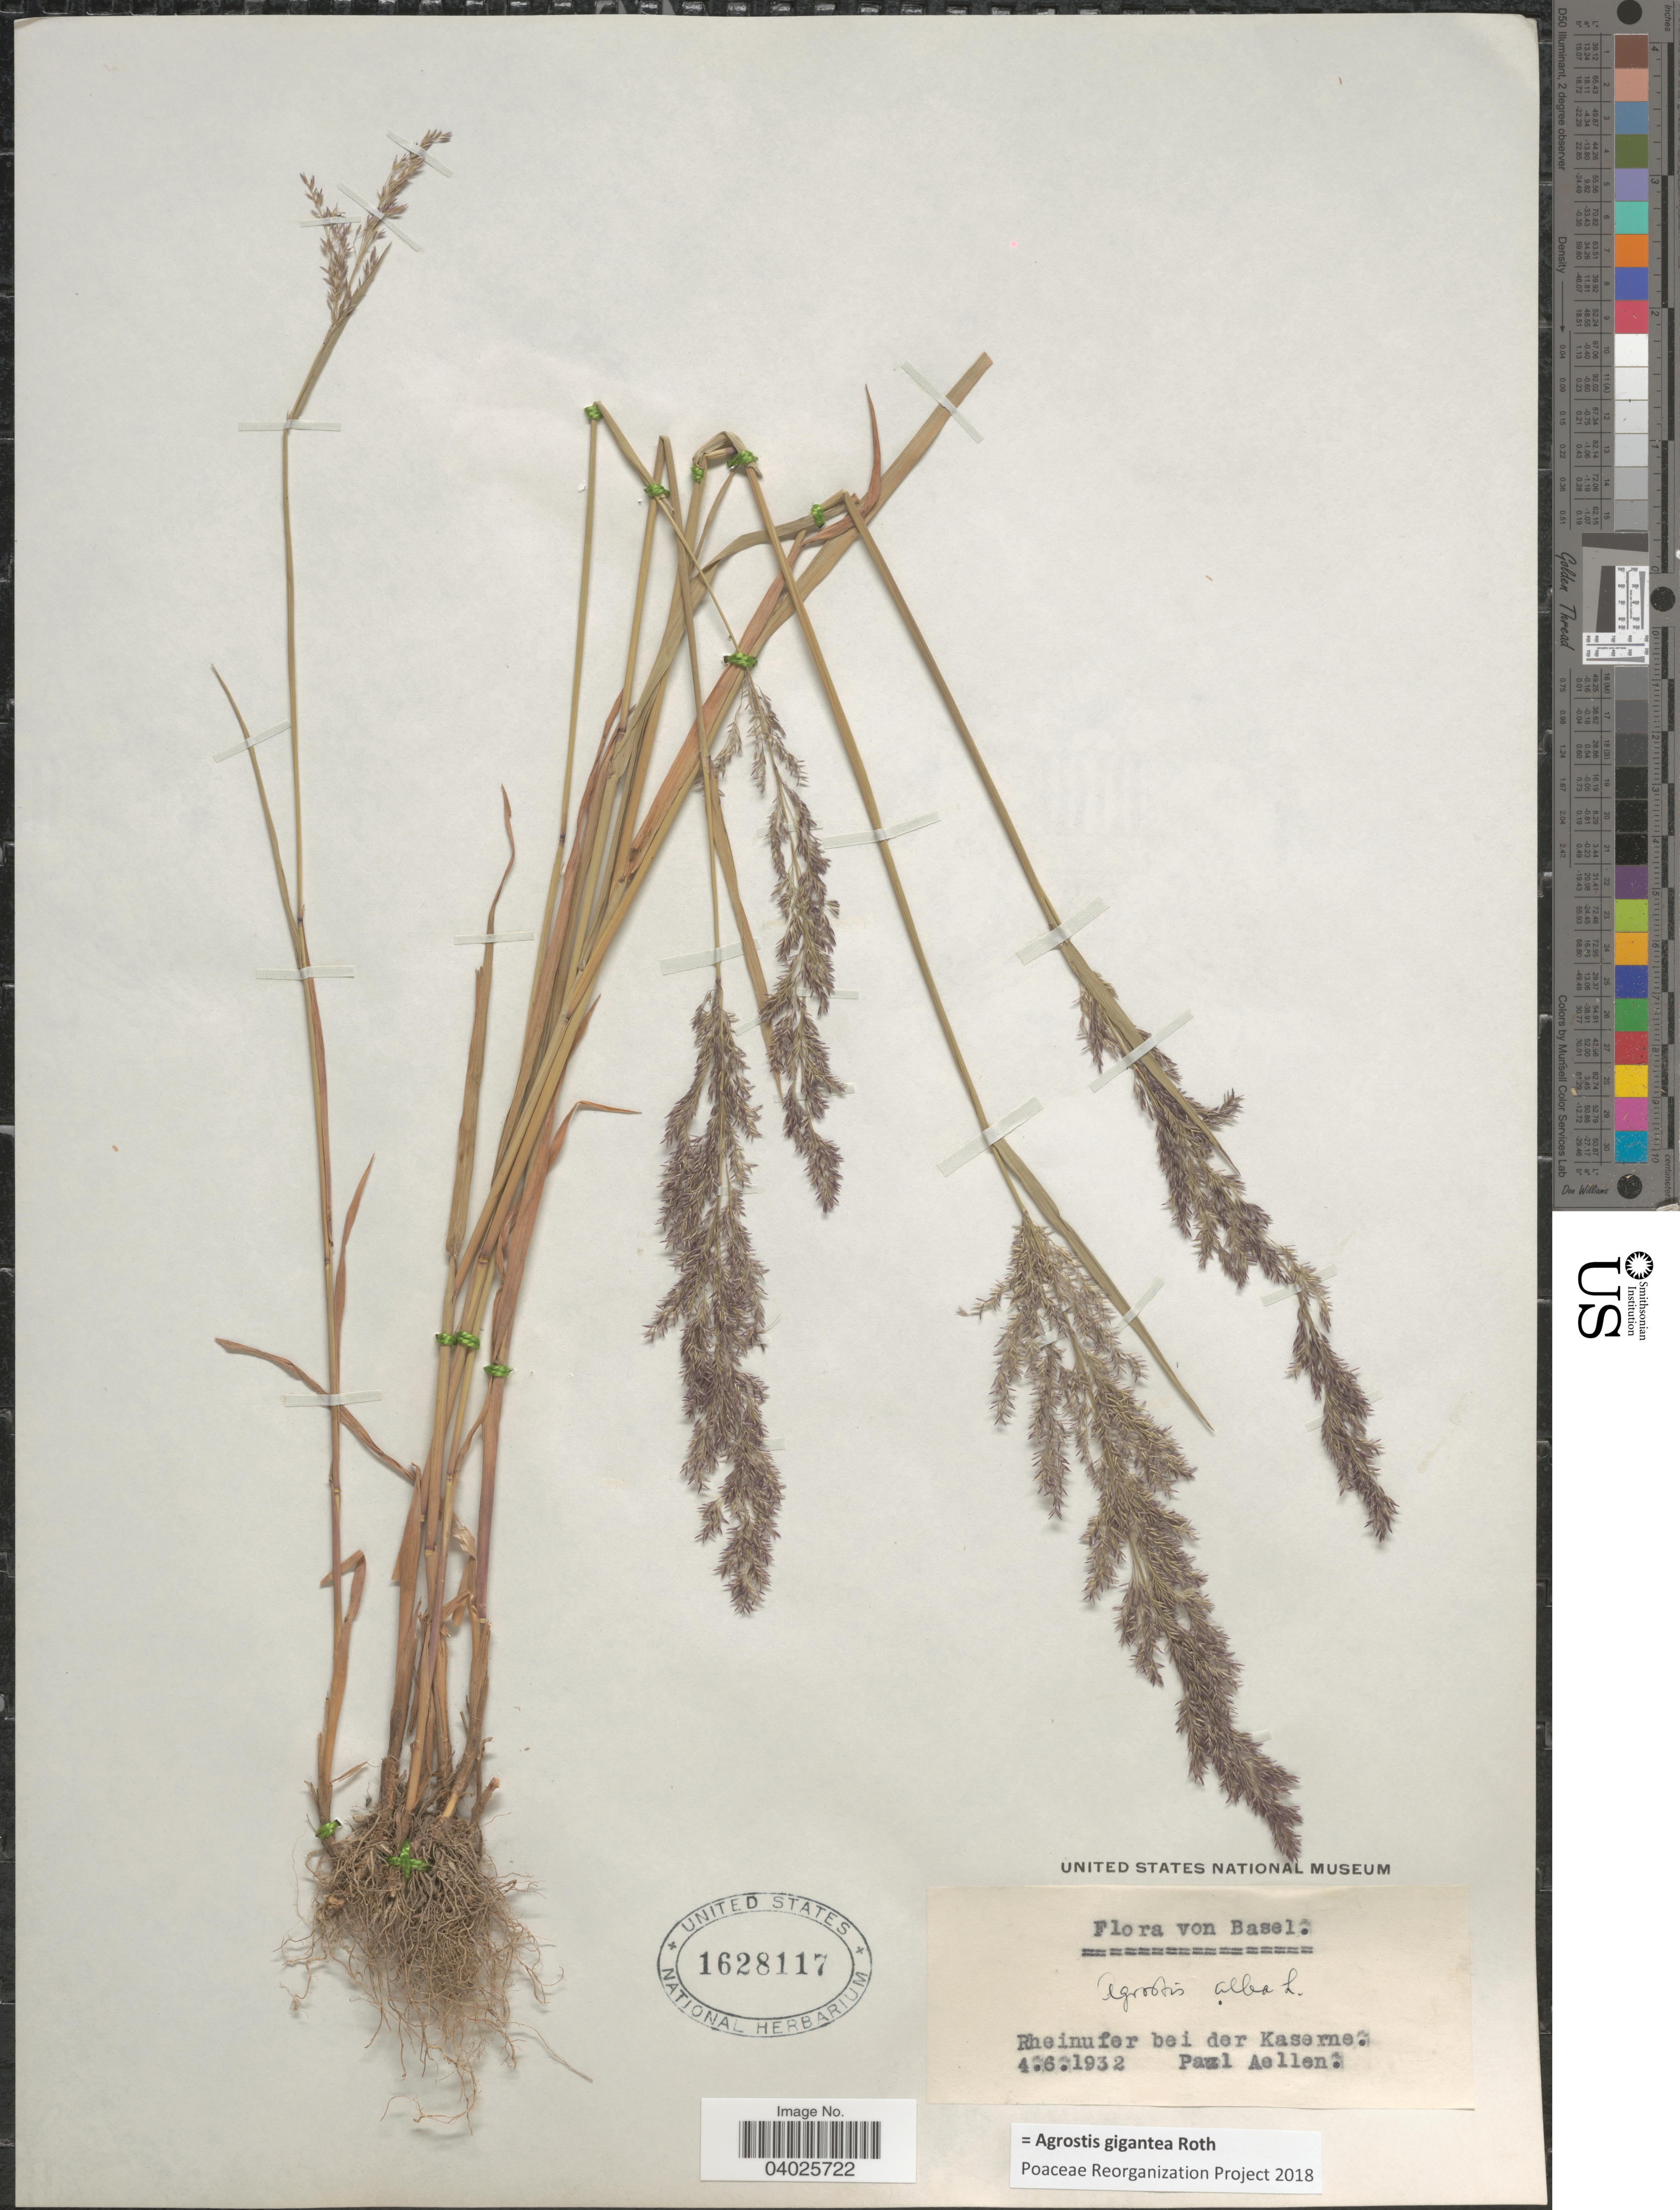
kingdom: Plantae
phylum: Tracheophyta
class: Liliopsida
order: Poales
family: Poaceae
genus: Agrostis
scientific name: Agrostis gigantea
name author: Roth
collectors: P. Aellen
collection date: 1932-06-04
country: Switzerland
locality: Basel. Rhenufer bei der Kaserne.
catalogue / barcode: US 1628117